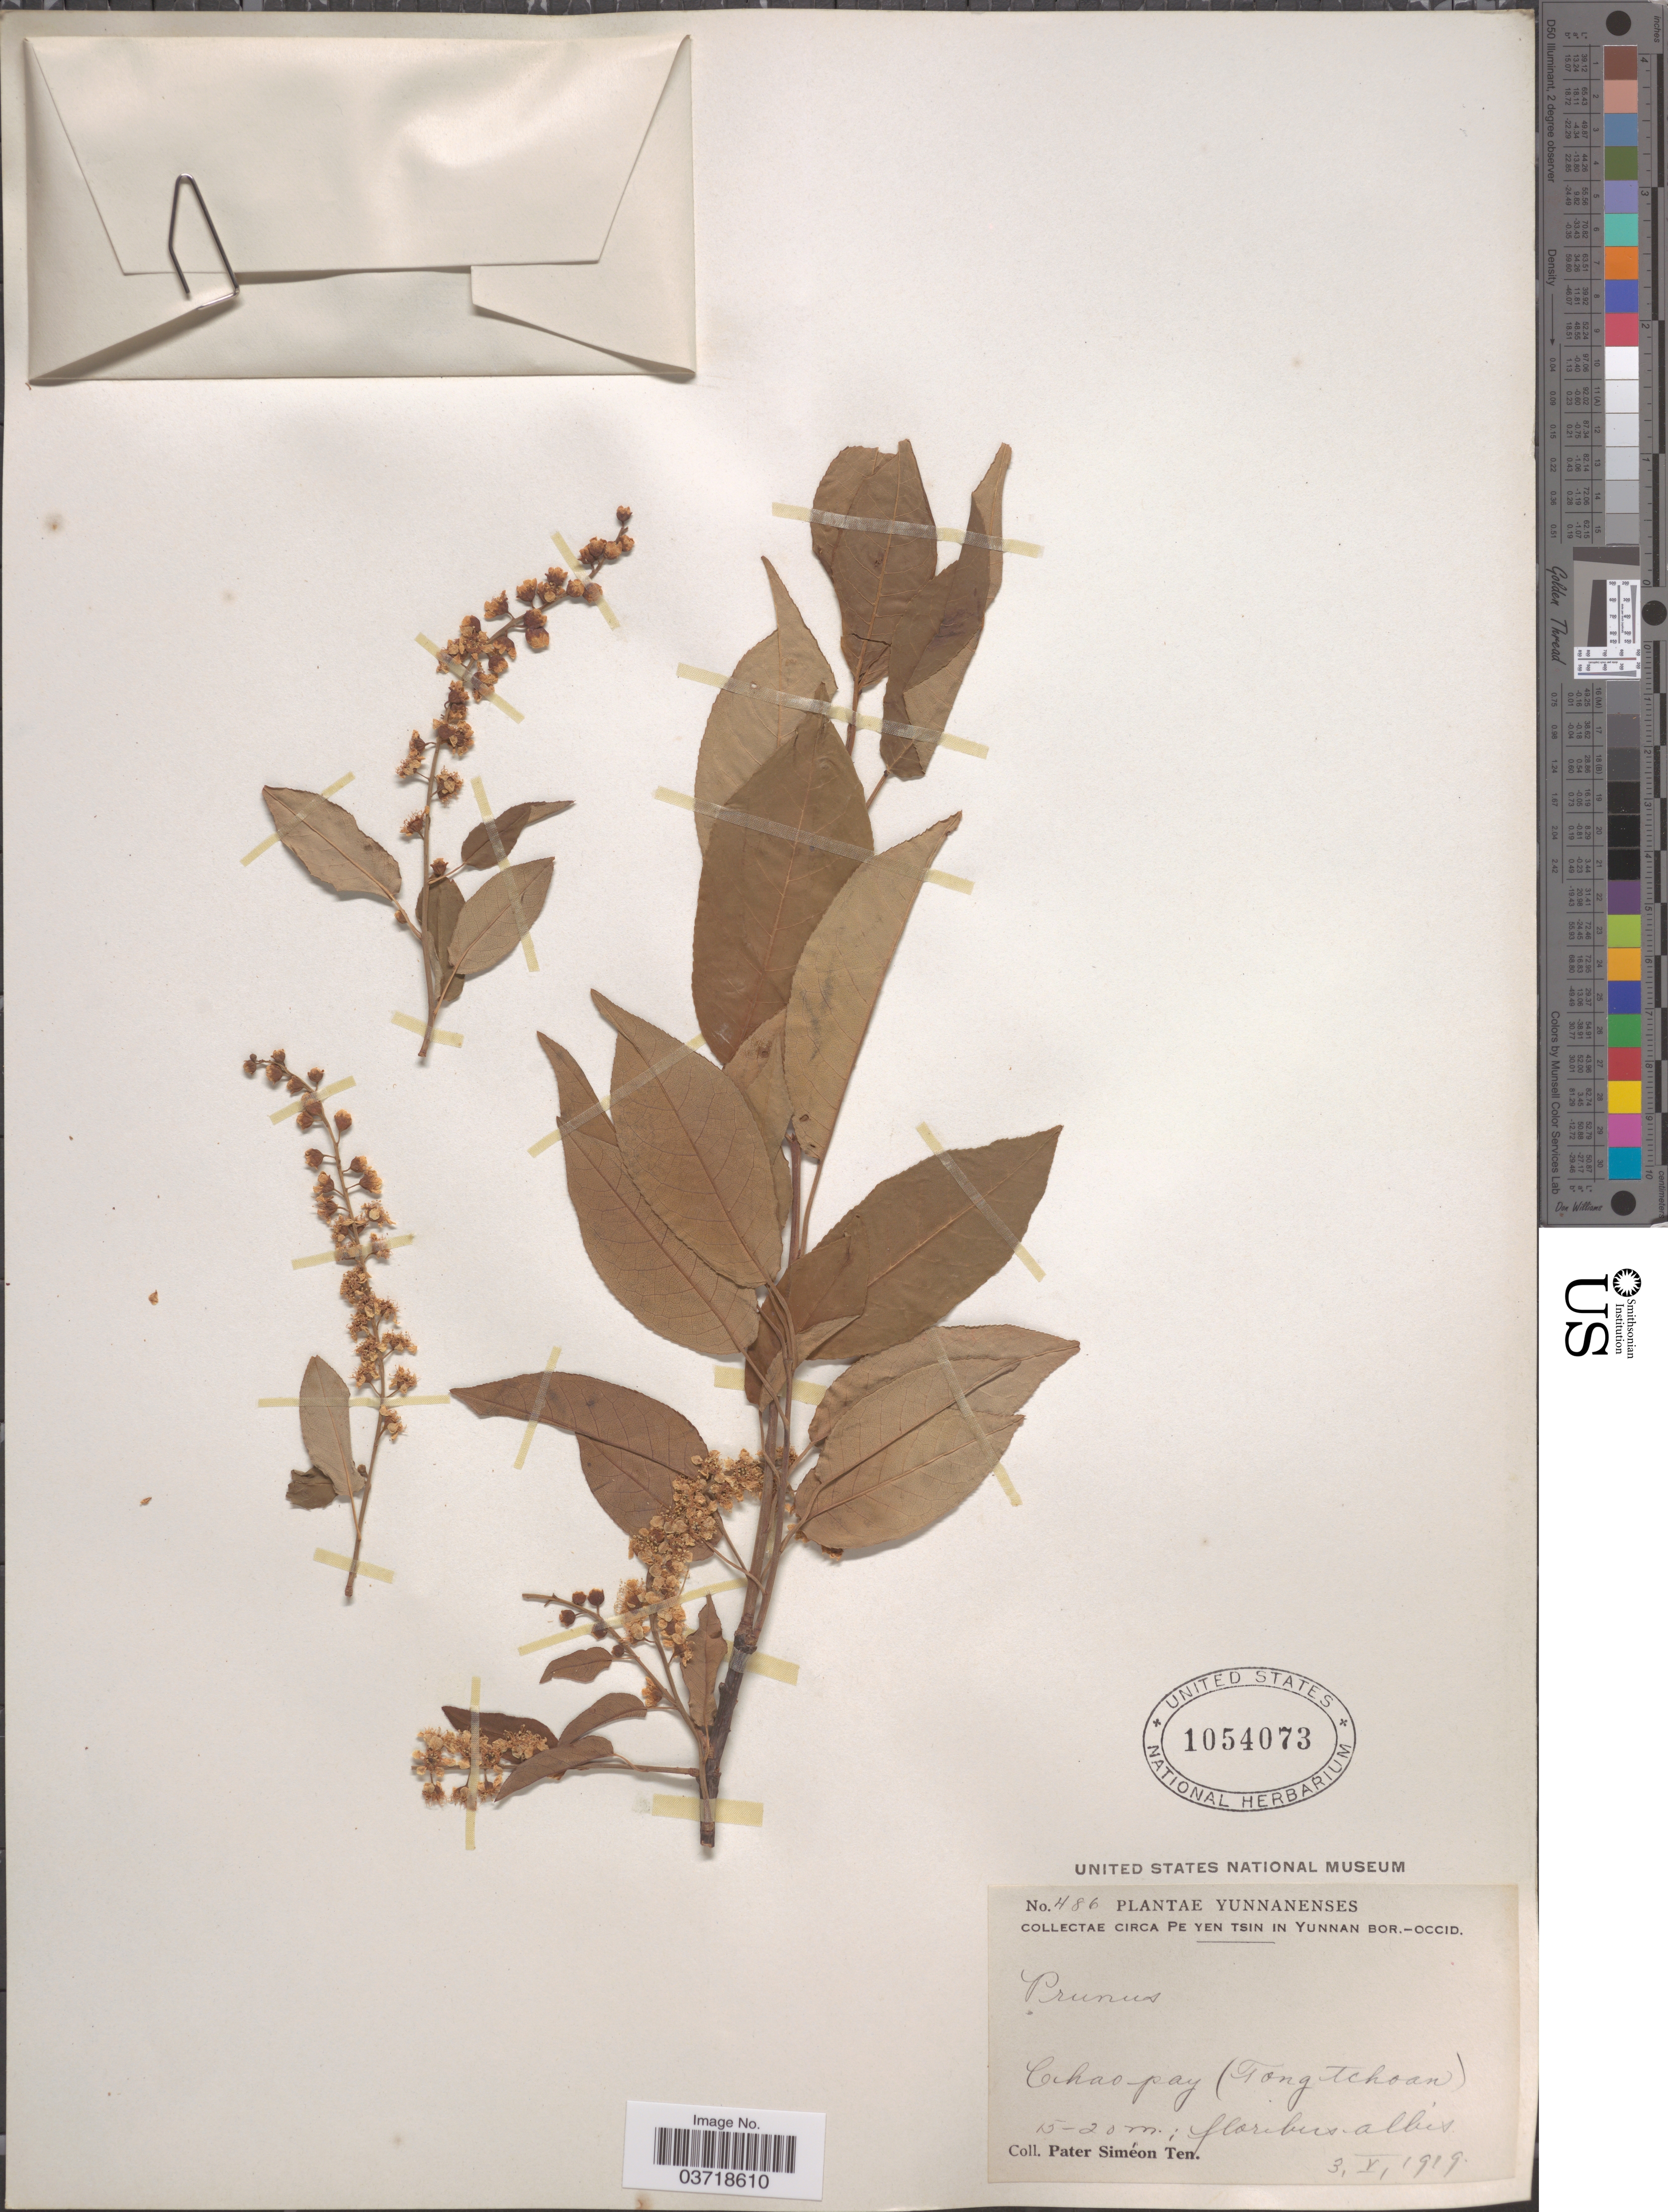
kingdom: Plantae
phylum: Tracheophyta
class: Magnoliopsida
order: Rosales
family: Rosaceae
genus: Prunus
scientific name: Prunus sp.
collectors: P. S. Ten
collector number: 486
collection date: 1919-05-03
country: China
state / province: Yunnan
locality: Circa Pe Yen Tsin in Yunnan Bor.-Occid. Chao pay (Tong tchoan).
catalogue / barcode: US 1054073